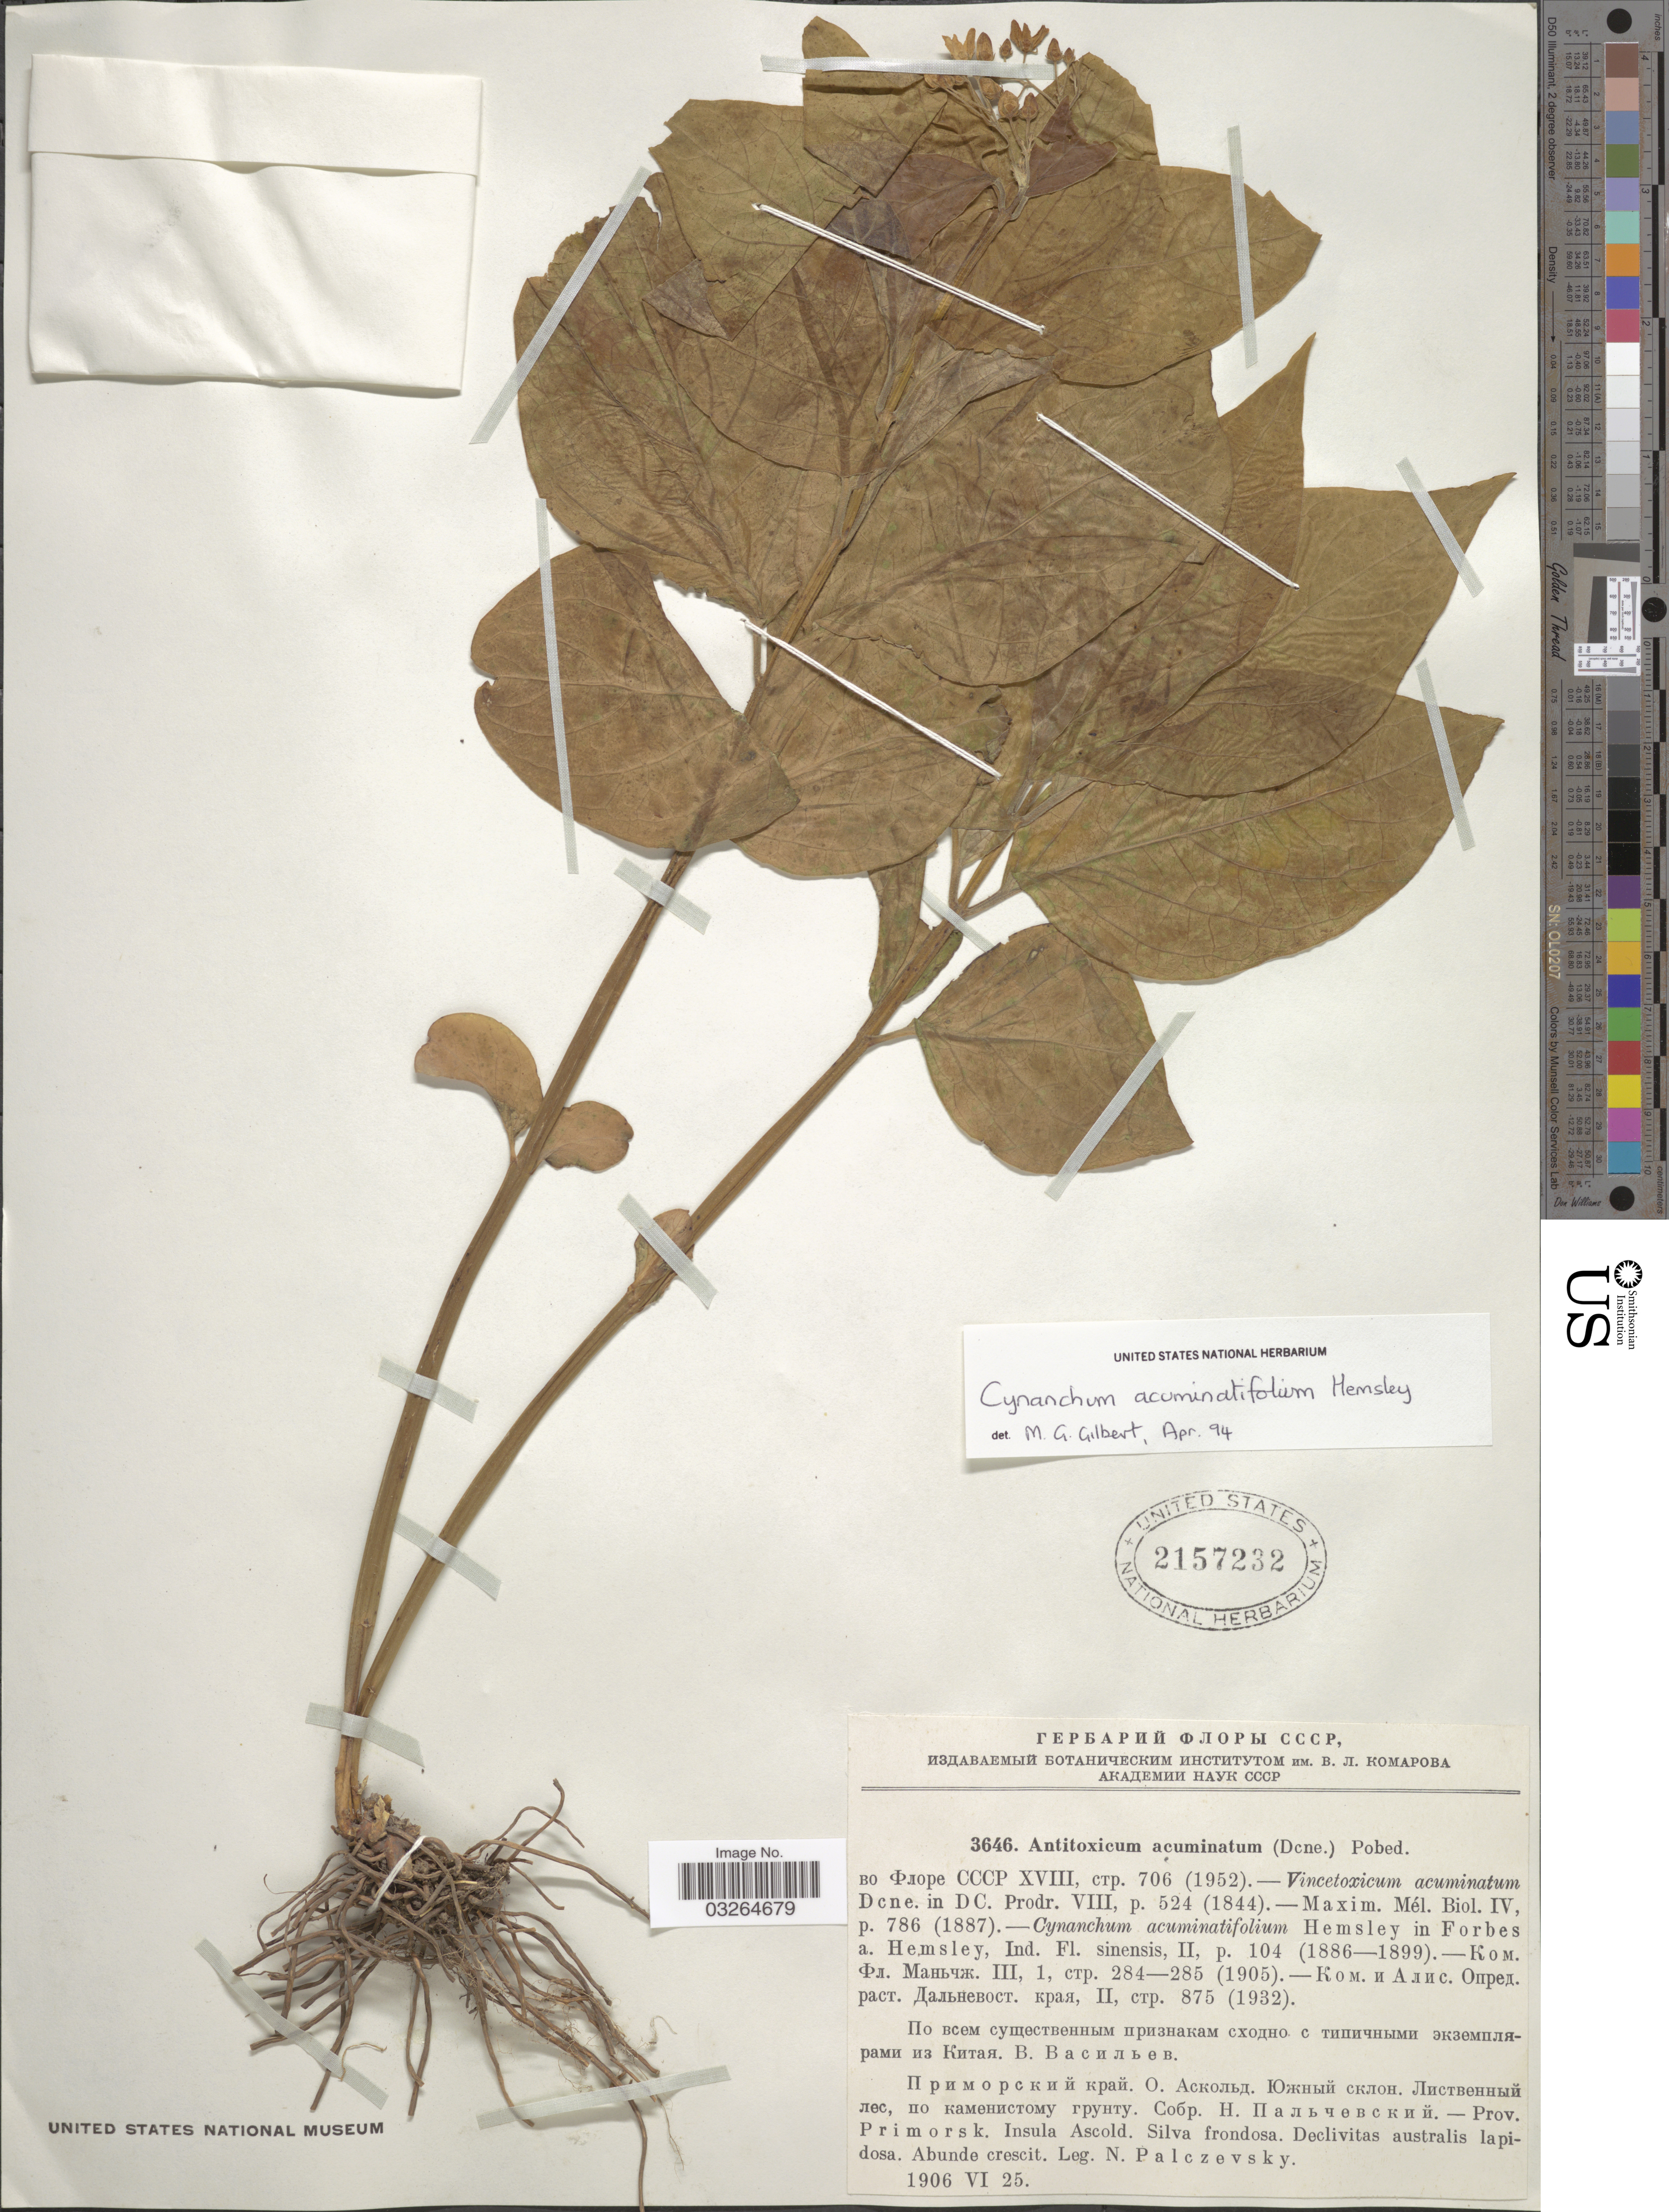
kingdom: Plantae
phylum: Tracheophyta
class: Magnoliopsida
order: Gentianales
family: Apocynaceae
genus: Cynanchum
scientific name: Cynanchum acuminatifolium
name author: (Decne.) Hemsl.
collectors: N. Palczevsky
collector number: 3646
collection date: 1906-06-25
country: Russian Federation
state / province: Primorsky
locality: Prov. Primorsk. Insula Ascold. Silva frondosa. Declivitas australis lapidosa. Abunde crescit.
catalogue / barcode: US 2157232